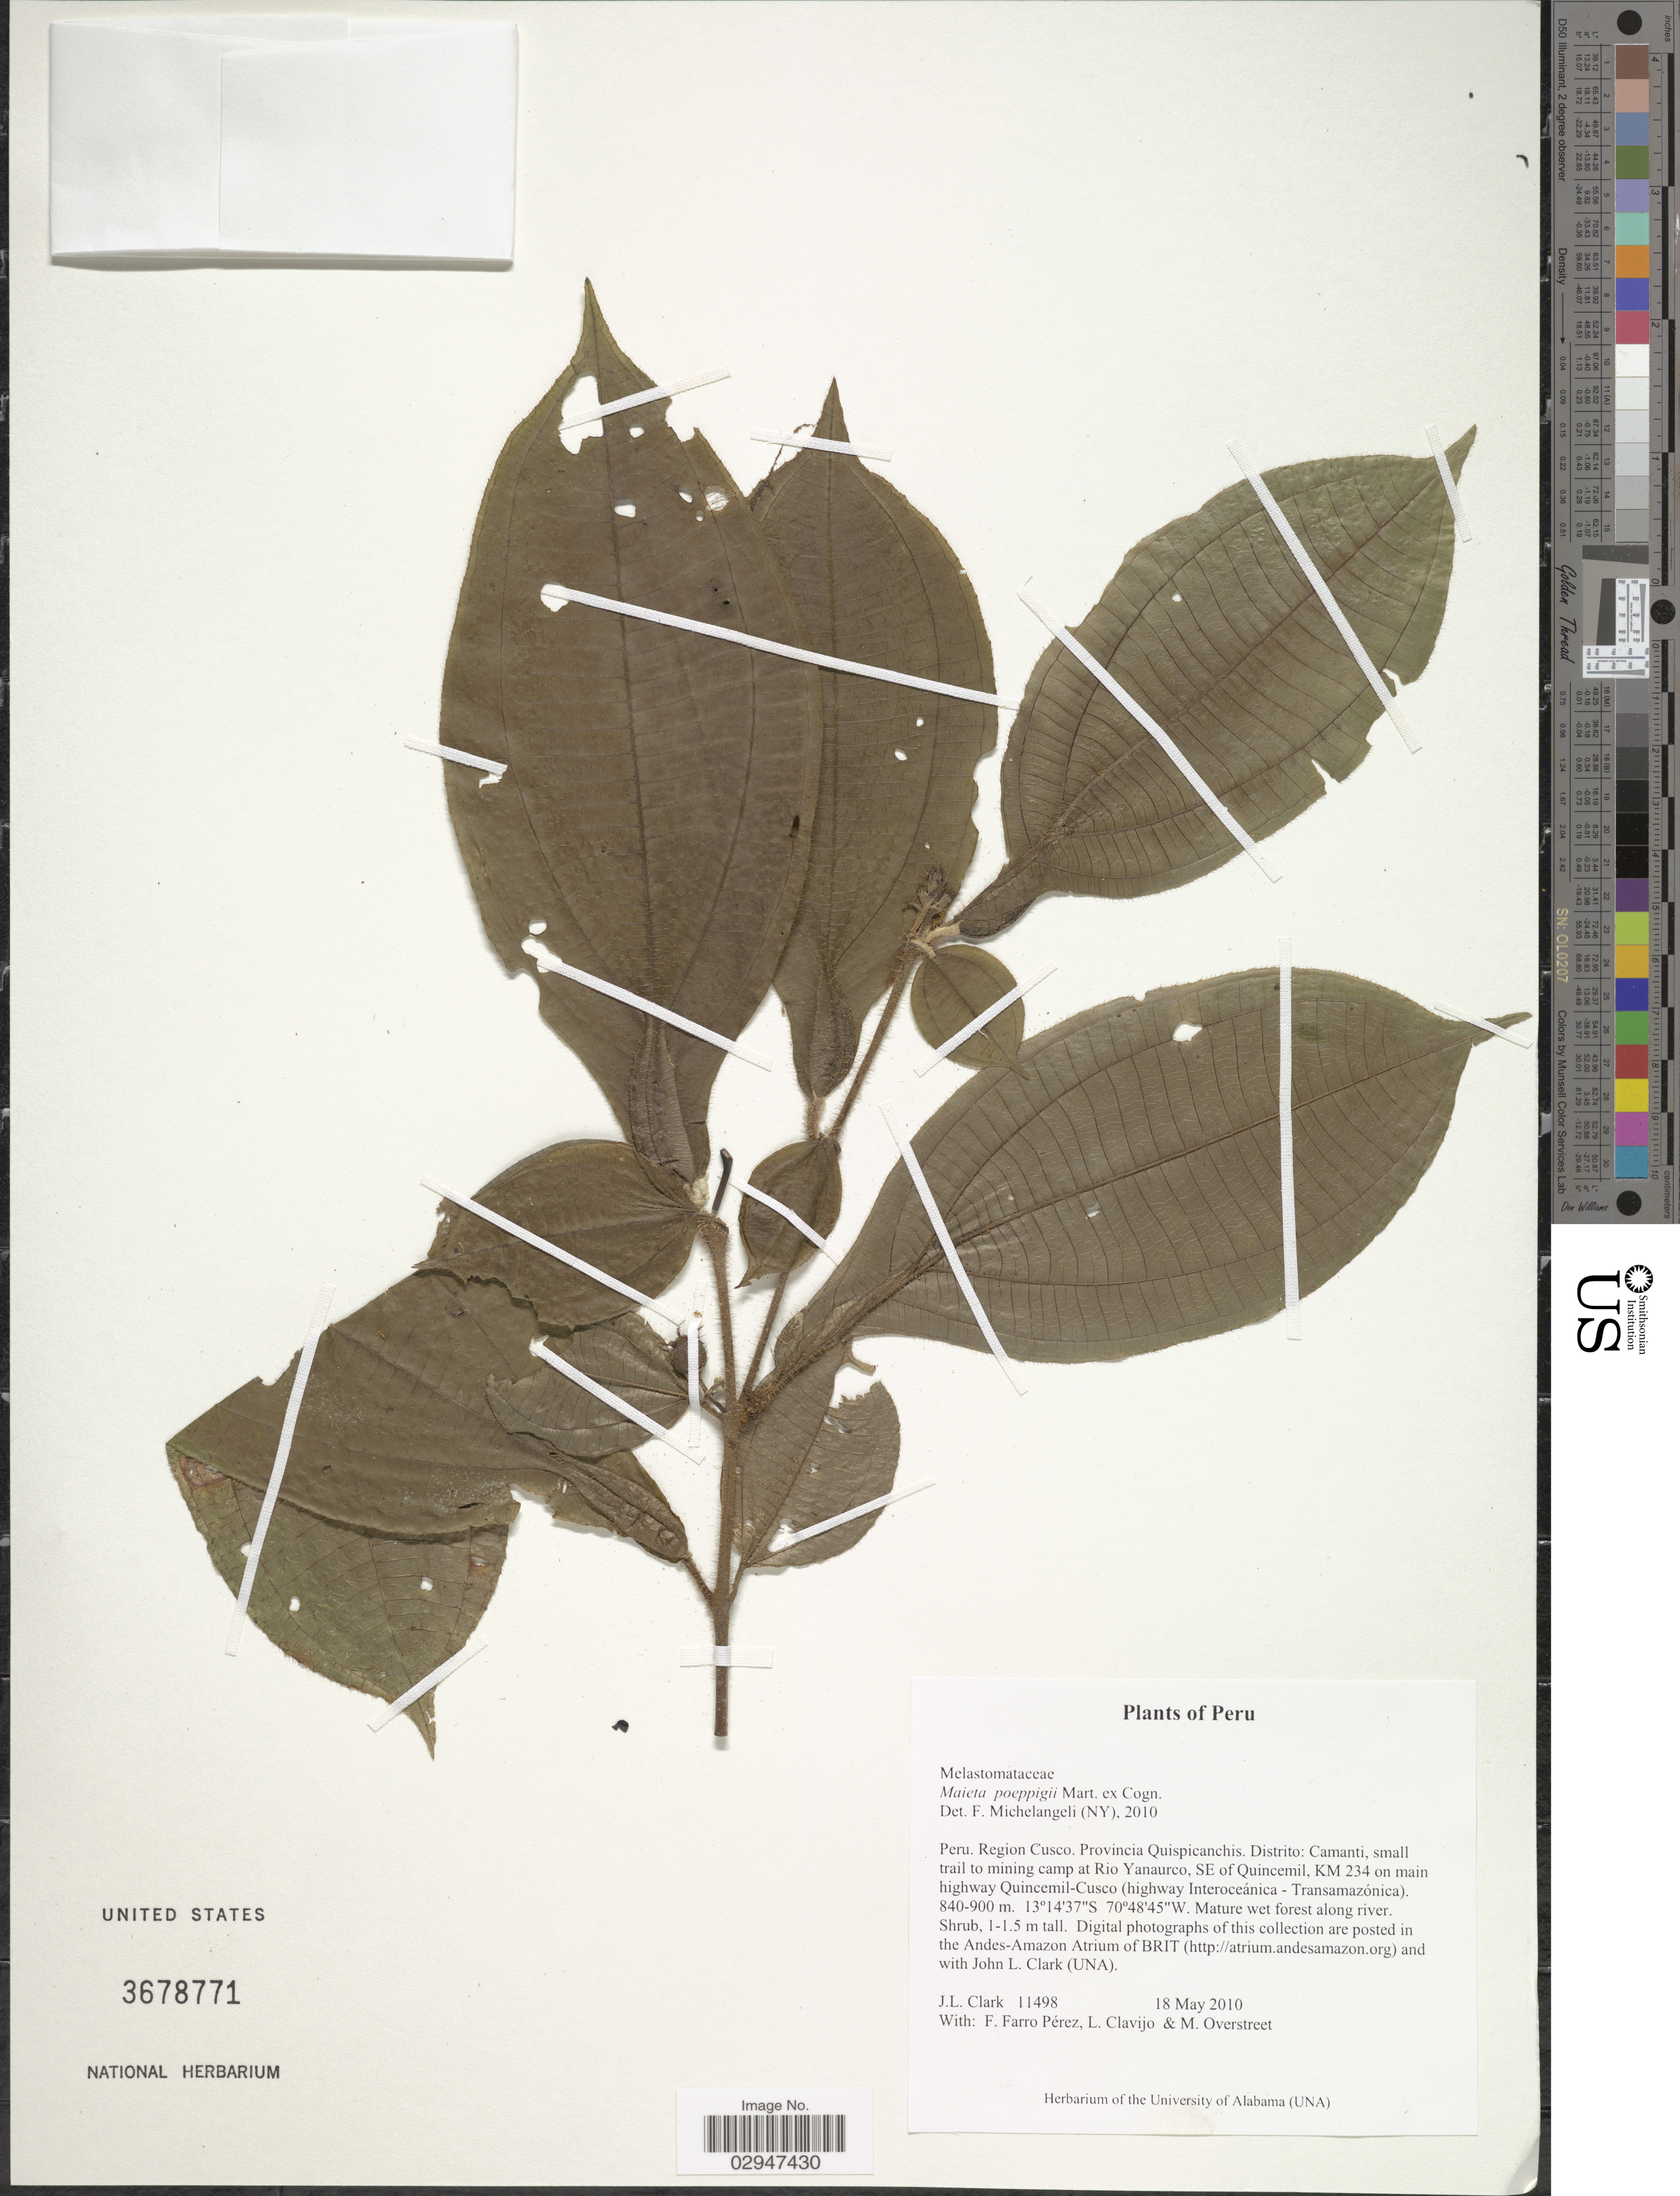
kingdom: Plantae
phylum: Tracheophyta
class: Magnoliopsida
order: Myrtales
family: Melastomataceae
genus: Maieta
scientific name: Maieta poeppigii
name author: Mart. ex Cogn.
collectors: J. L. Clark, F. Farro Pérez, L. Clavijo & M. Overstreet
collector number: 11498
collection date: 2010-05-18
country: Peru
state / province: Cusco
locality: Region Cusco. Provincia Quispicanchis. Distrito: Camanti, small trail to mining camp at Rio Yanaurco, SE of Quincemil. Km 234 on main highway Quincemil-Cusco (highway Interoceánica-Transamazónica).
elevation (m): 840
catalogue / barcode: US 3678771